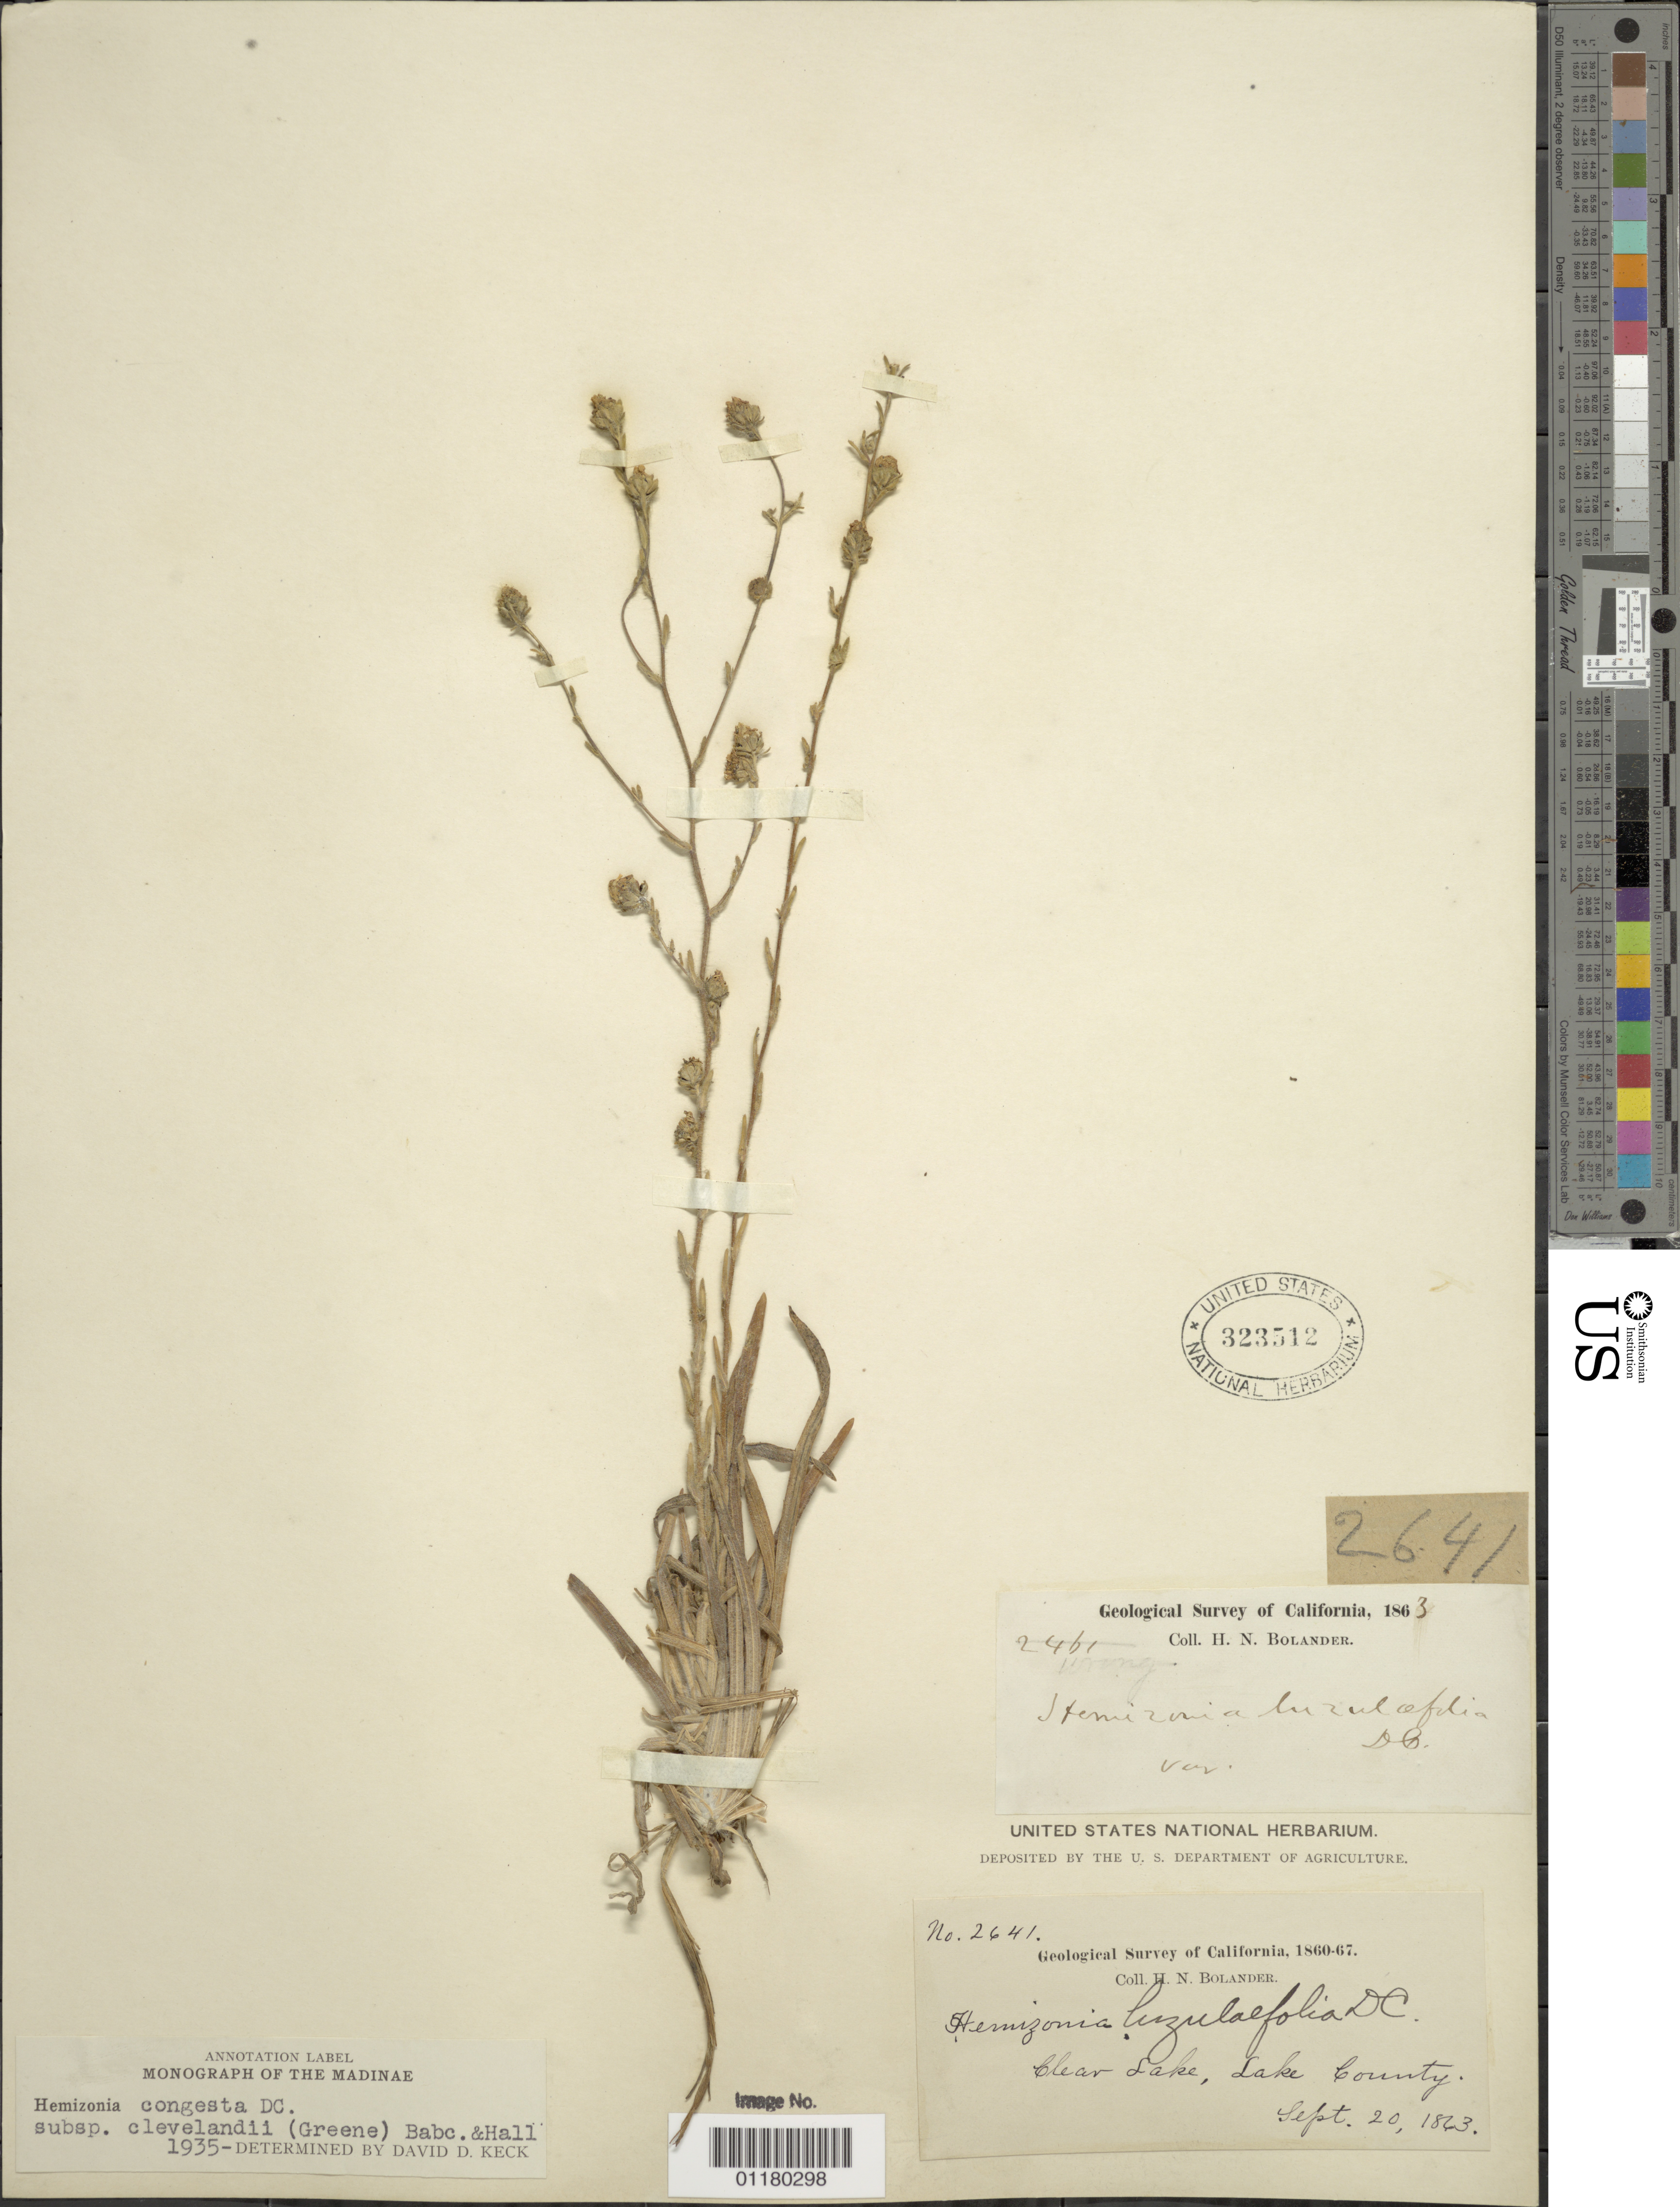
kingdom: Plantae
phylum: Tracheophyta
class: Magnoliopsida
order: Asterales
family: Asteraceae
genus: Hemizonia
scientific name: Hemizonia congesta subsp. clevelandii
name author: (Greene) Babc. & H.M. Hall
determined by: Keck, David D.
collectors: H. Bolander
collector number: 2641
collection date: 1863-09-20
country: United States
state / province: California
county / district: Lake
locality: Clear Lake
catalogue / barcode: US 323512